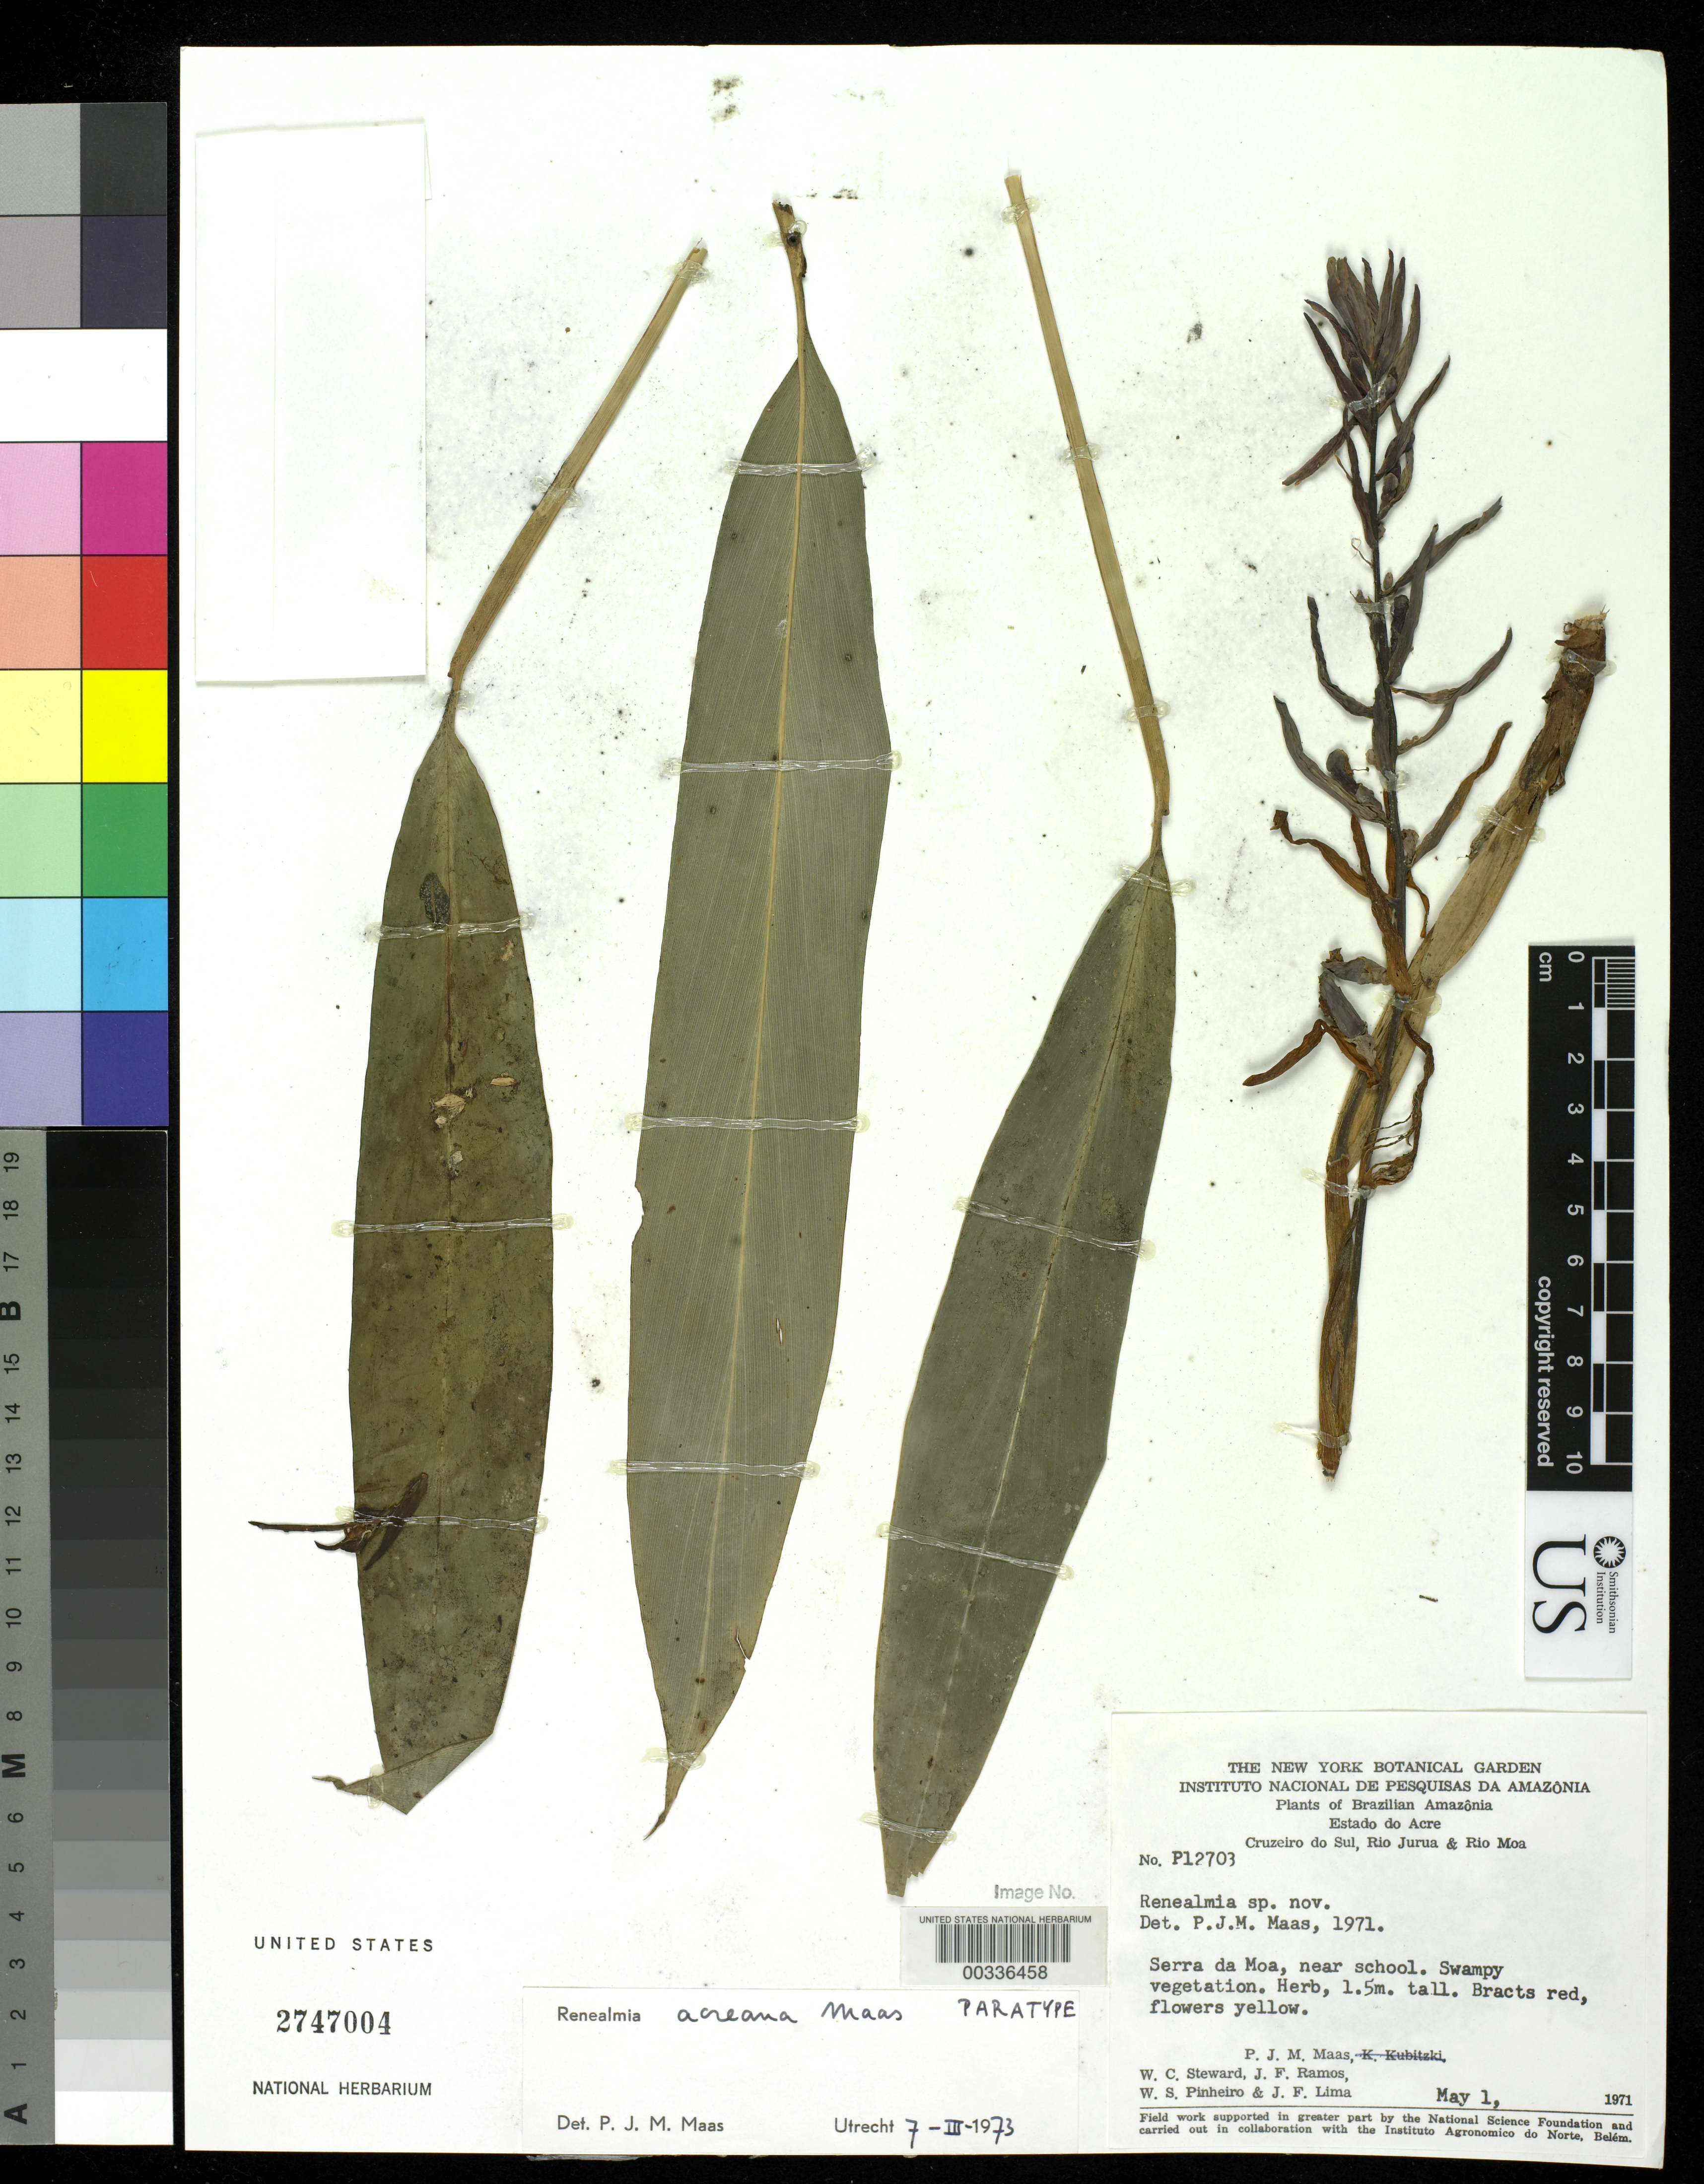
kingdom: Plantae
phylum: Tracheophyta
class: Liliopsida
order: Zingiberales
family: Zingiberaceae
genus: Renealmia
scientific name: Renealmia acreana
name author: Maas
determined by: Maas, Paul J. M.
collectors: P. Maas, W. C. Steward, J. F. Ramos, W. S. Pinheiro & J. F. Lima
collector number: P12703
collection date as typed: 01 May 1971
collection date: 1971-05-01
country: Brazil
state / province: Acre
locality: Cruzeiro do sul, rio jurua and rio moa, serra da moa, near school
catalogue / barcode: US 2747004